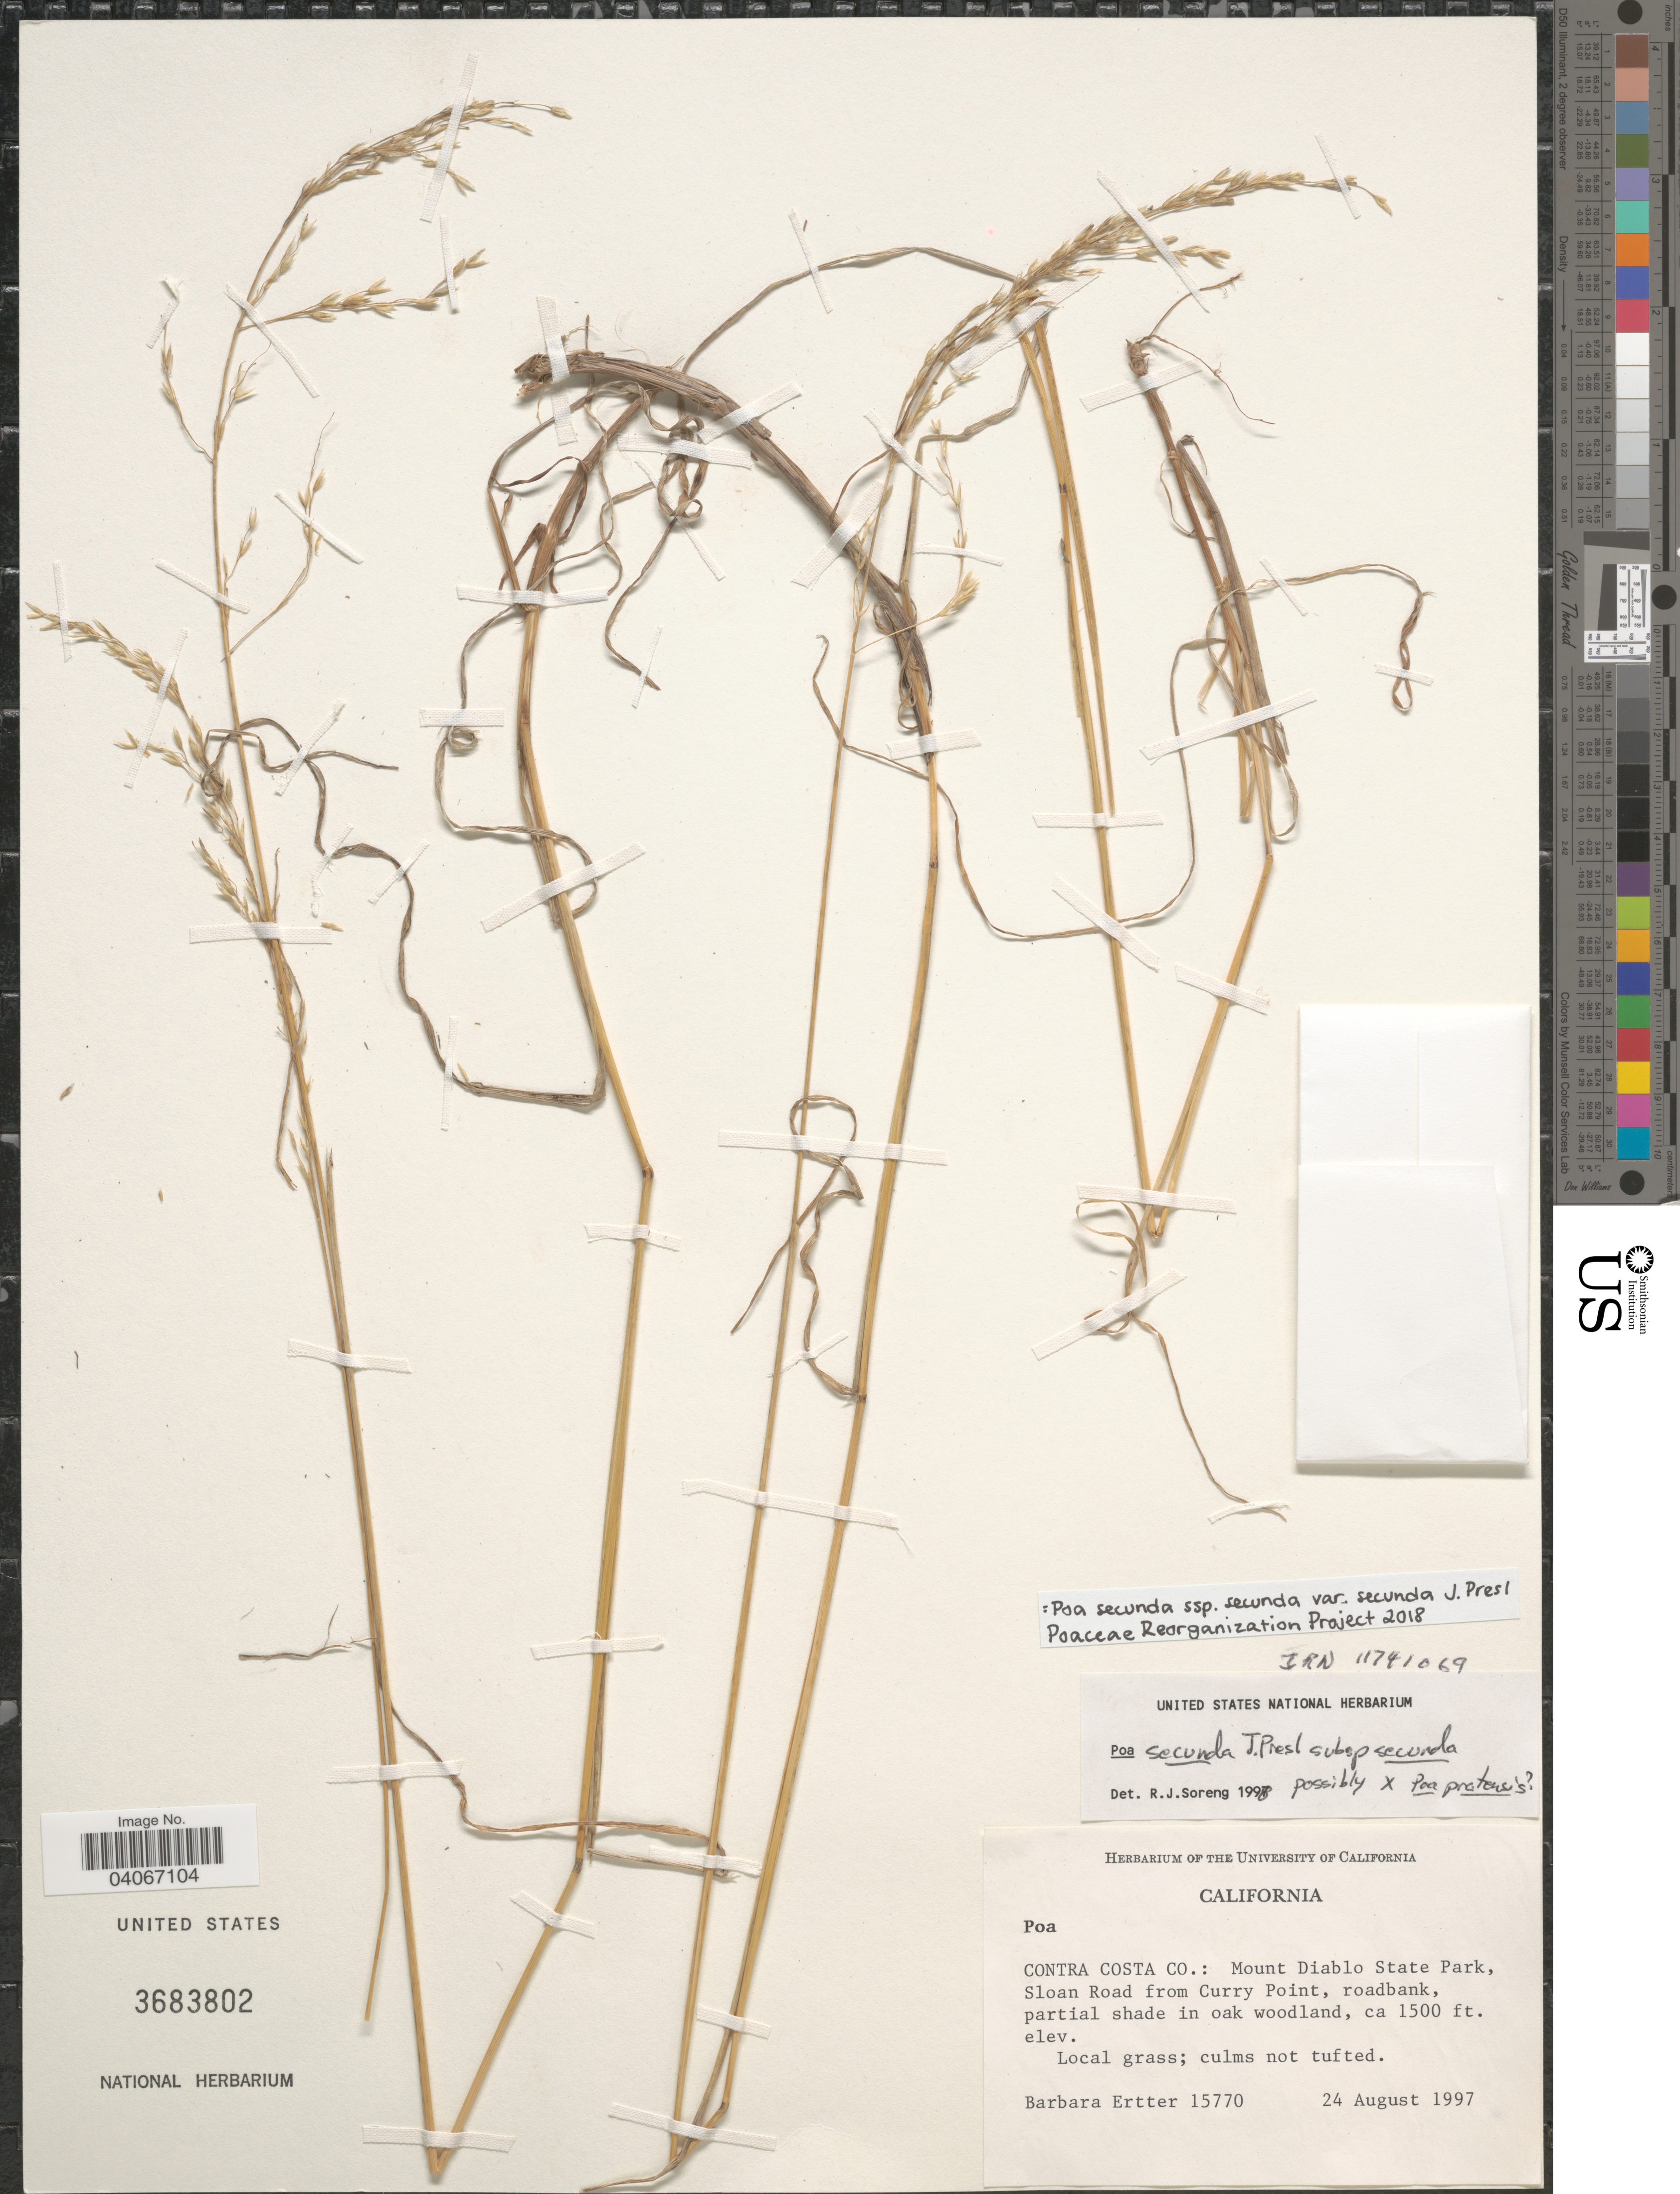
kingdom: Plantae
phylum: Tracheophyta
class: Liliopsida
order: Poales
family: Poaceae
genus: Poa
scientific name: Poa secunda subsp. secunda var. secunda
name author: J. Presl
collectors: B. Ertter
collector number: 15770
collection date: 1997-08-24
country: United States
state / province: California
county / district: Contra Costa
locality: Contra Costa Co.: Mount Diablo State Park, Sloan Road from Curry Point.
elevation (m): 457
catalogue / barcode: US 3683802